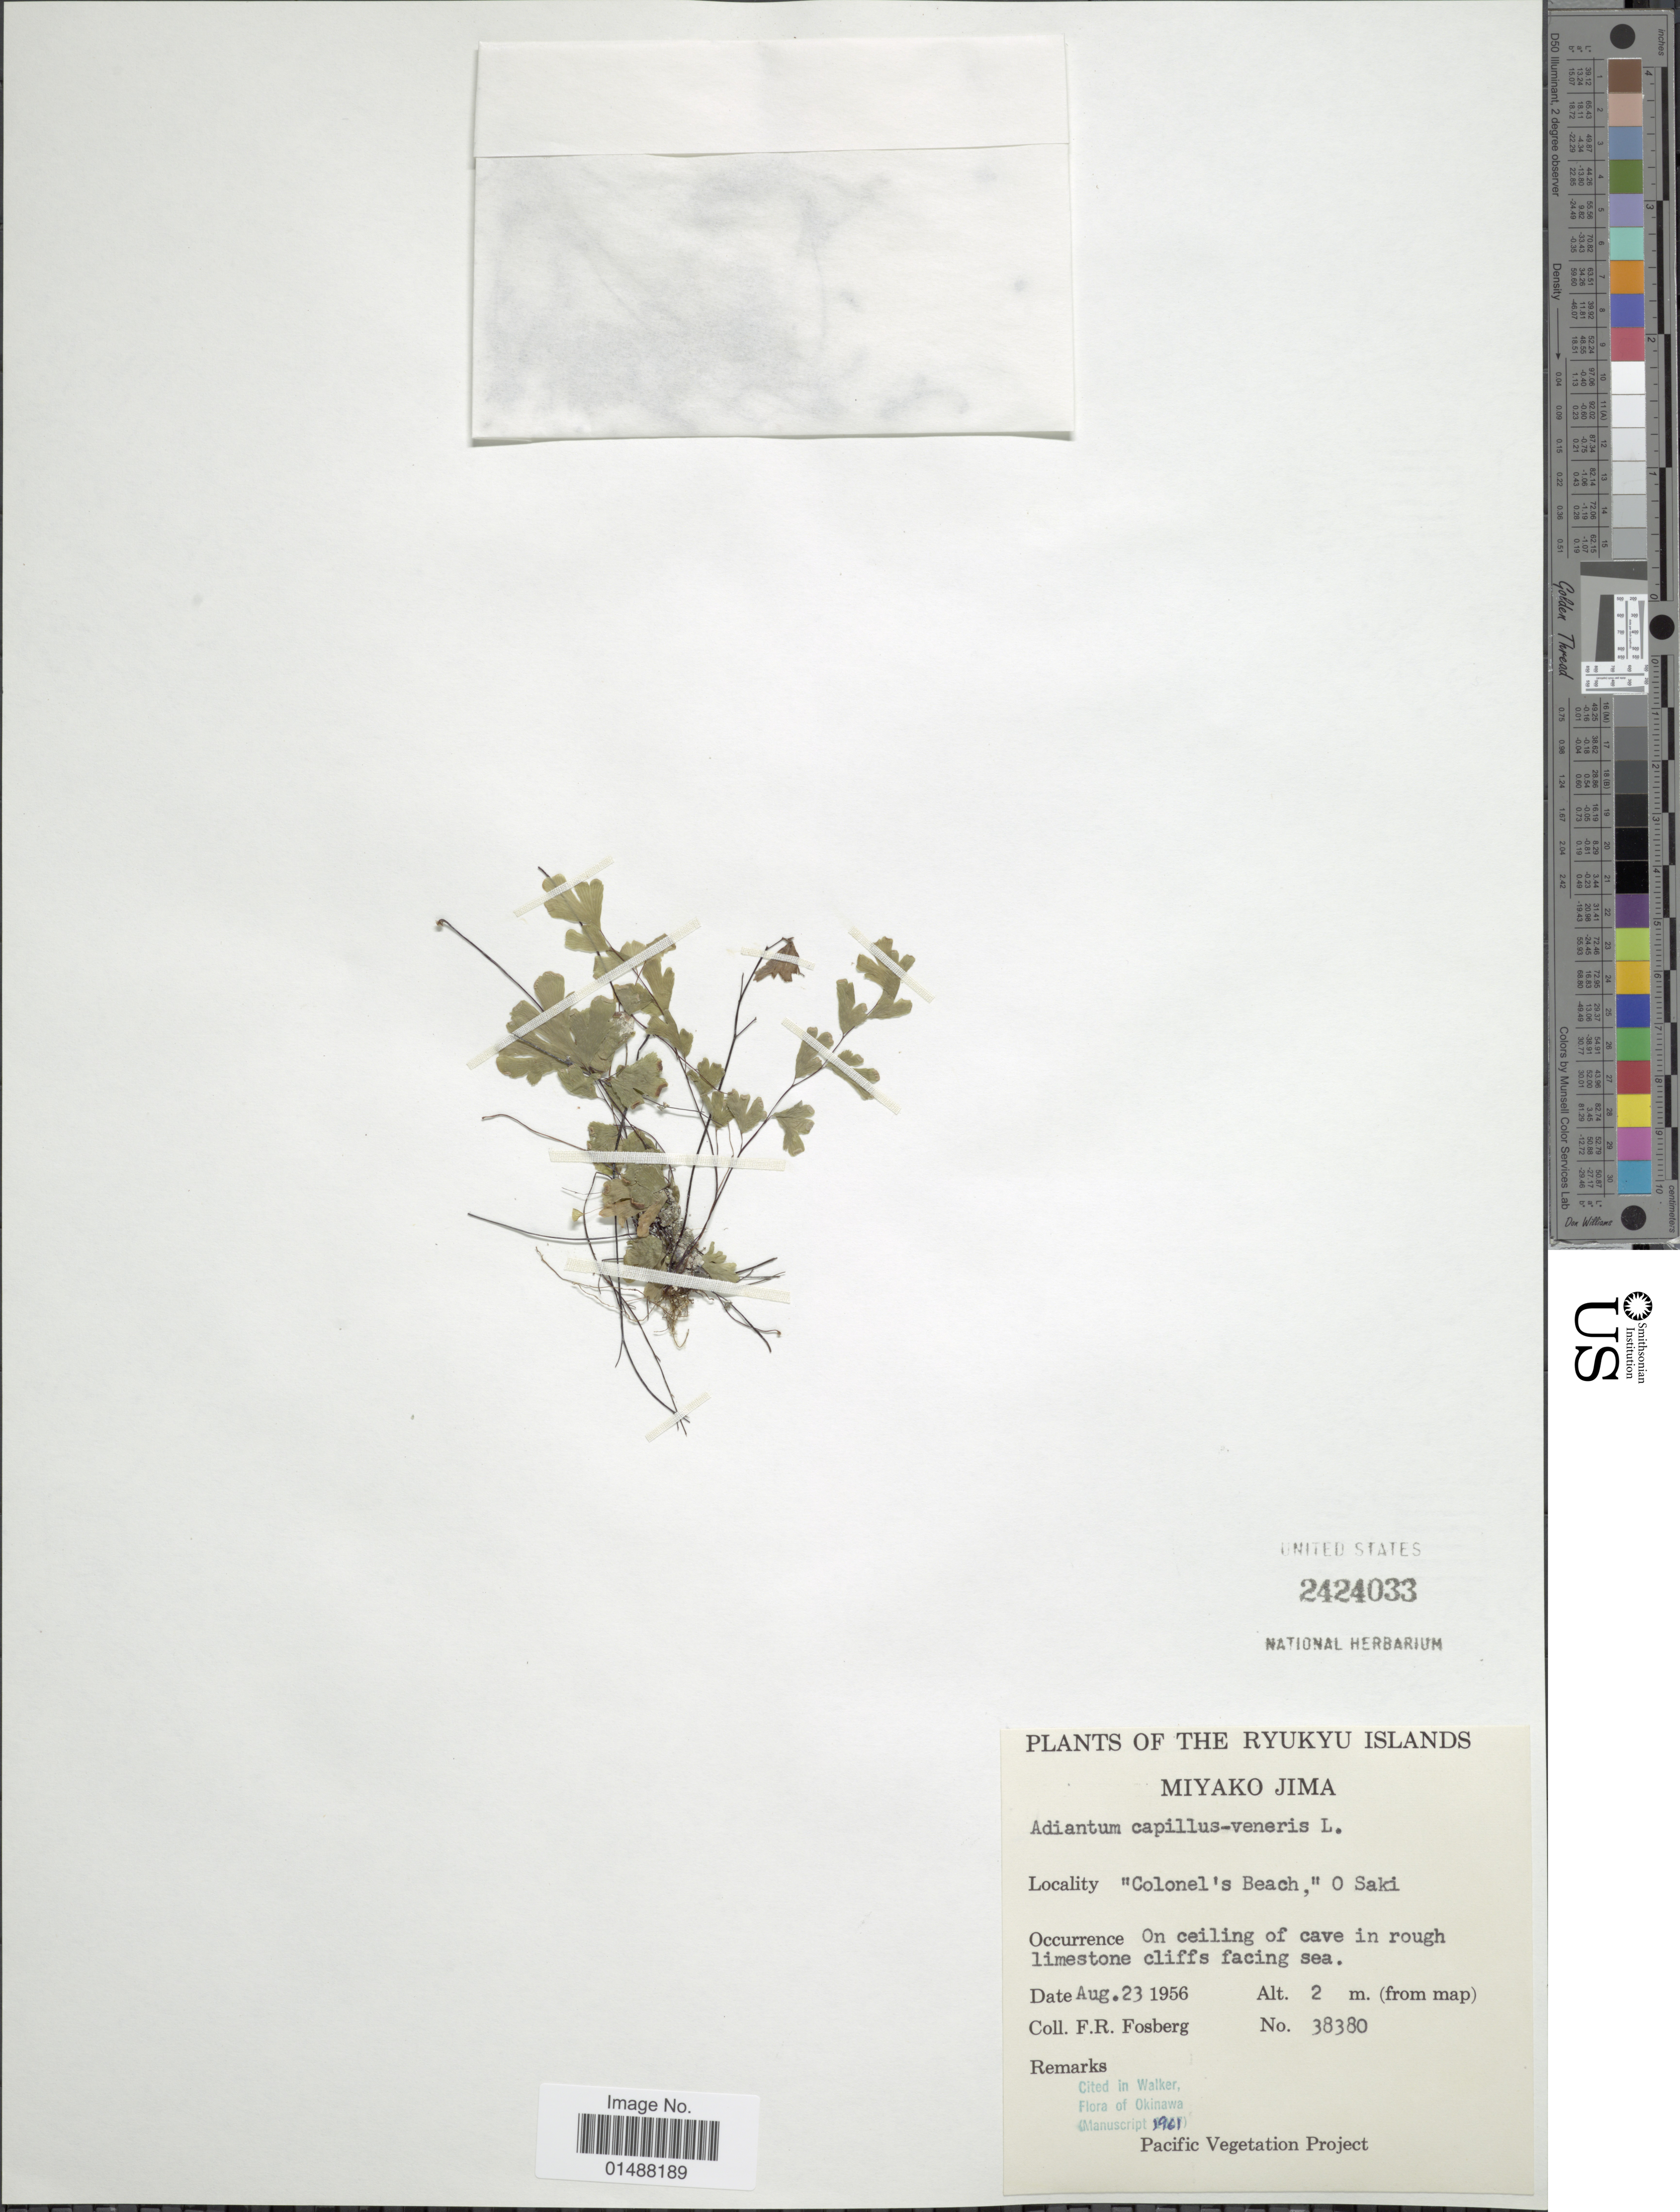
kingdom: Plantae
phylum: Tracheophyta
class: Polypodiopsida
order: Polypodiales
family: Pteridaceae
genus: Adiantum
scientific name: Adiantum capillus-veneris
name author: L.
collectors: F. R. Fosberg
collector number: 38380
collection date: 1956-08-23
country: Japan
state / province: Okinawa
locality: Ryukyu Islands, Miyako Jima "Colonel's beach,"O Saki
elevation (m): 2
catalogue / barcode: US 2424033